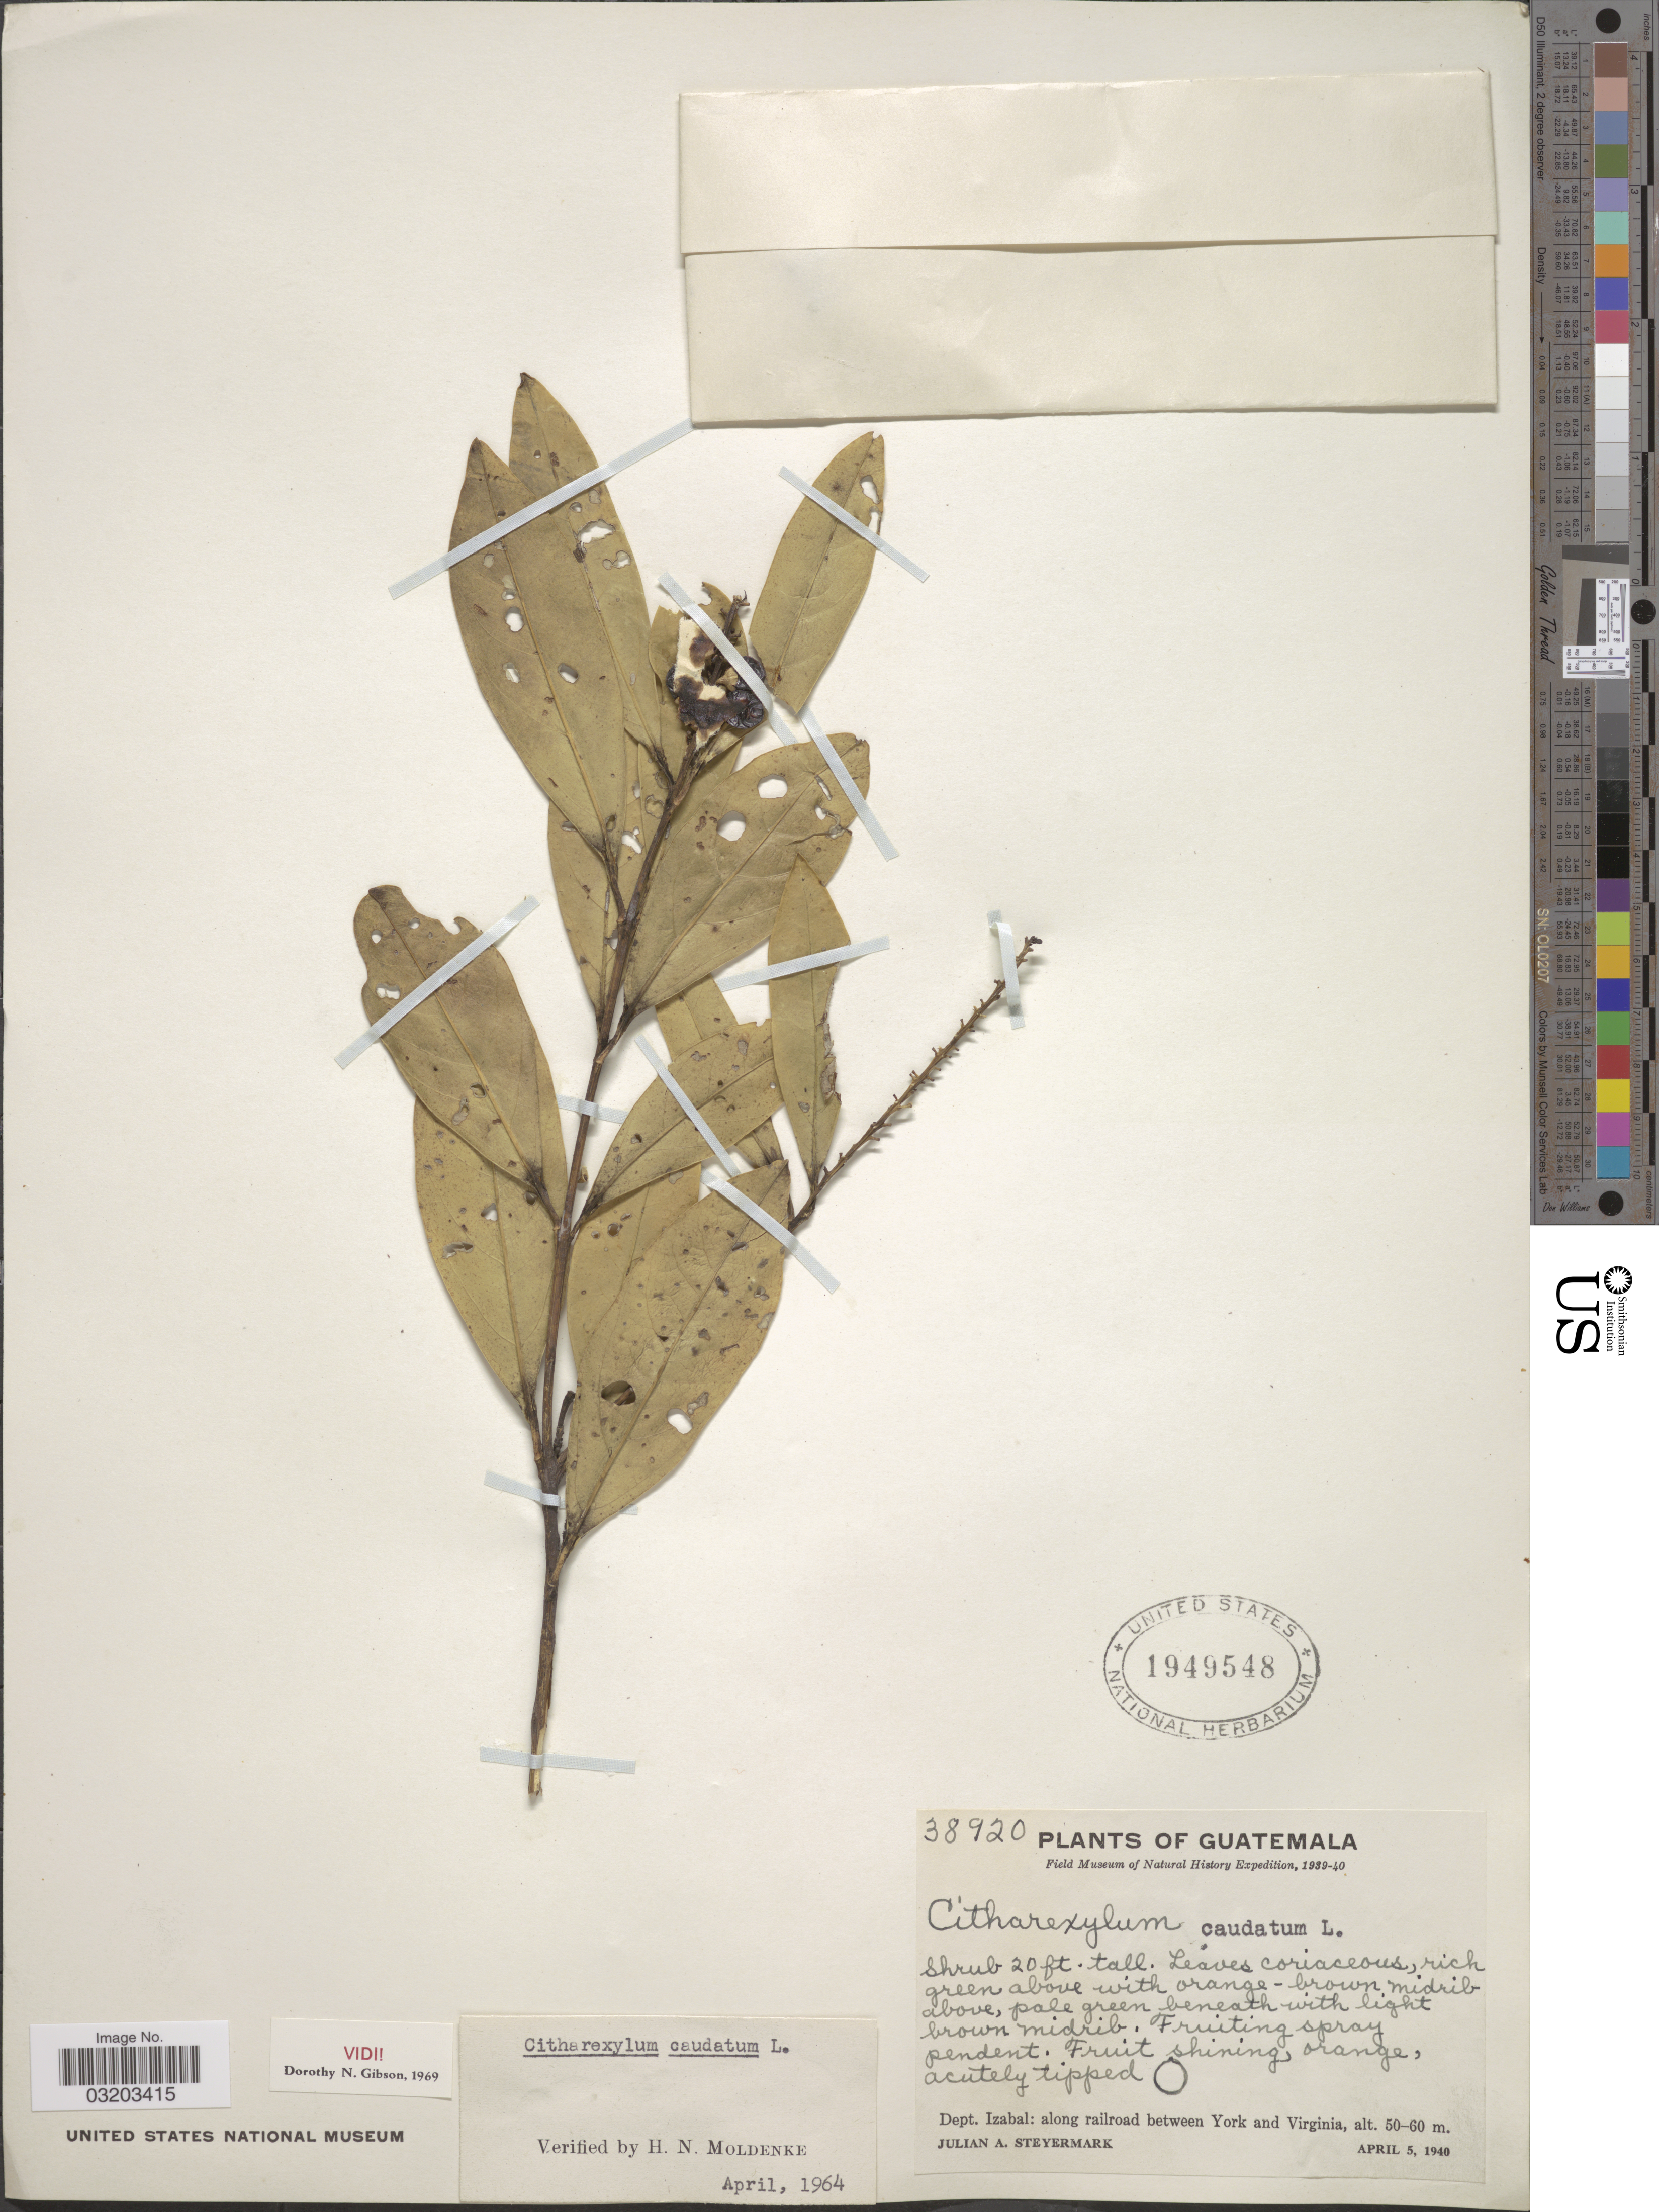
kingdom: Plantae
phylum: Tracheophyta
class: Magnoliopsida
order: Lamiales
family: Verbenaceae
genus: Citharexylum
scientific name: Citharexylum caudatum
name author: L.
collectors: J. Steyermark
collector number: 38920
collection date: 1940-04-05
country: Guatemala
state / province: Izabal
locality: Dept. Izabal: along railroad between York and Virginia.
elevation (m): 50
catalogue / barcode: US 1949548